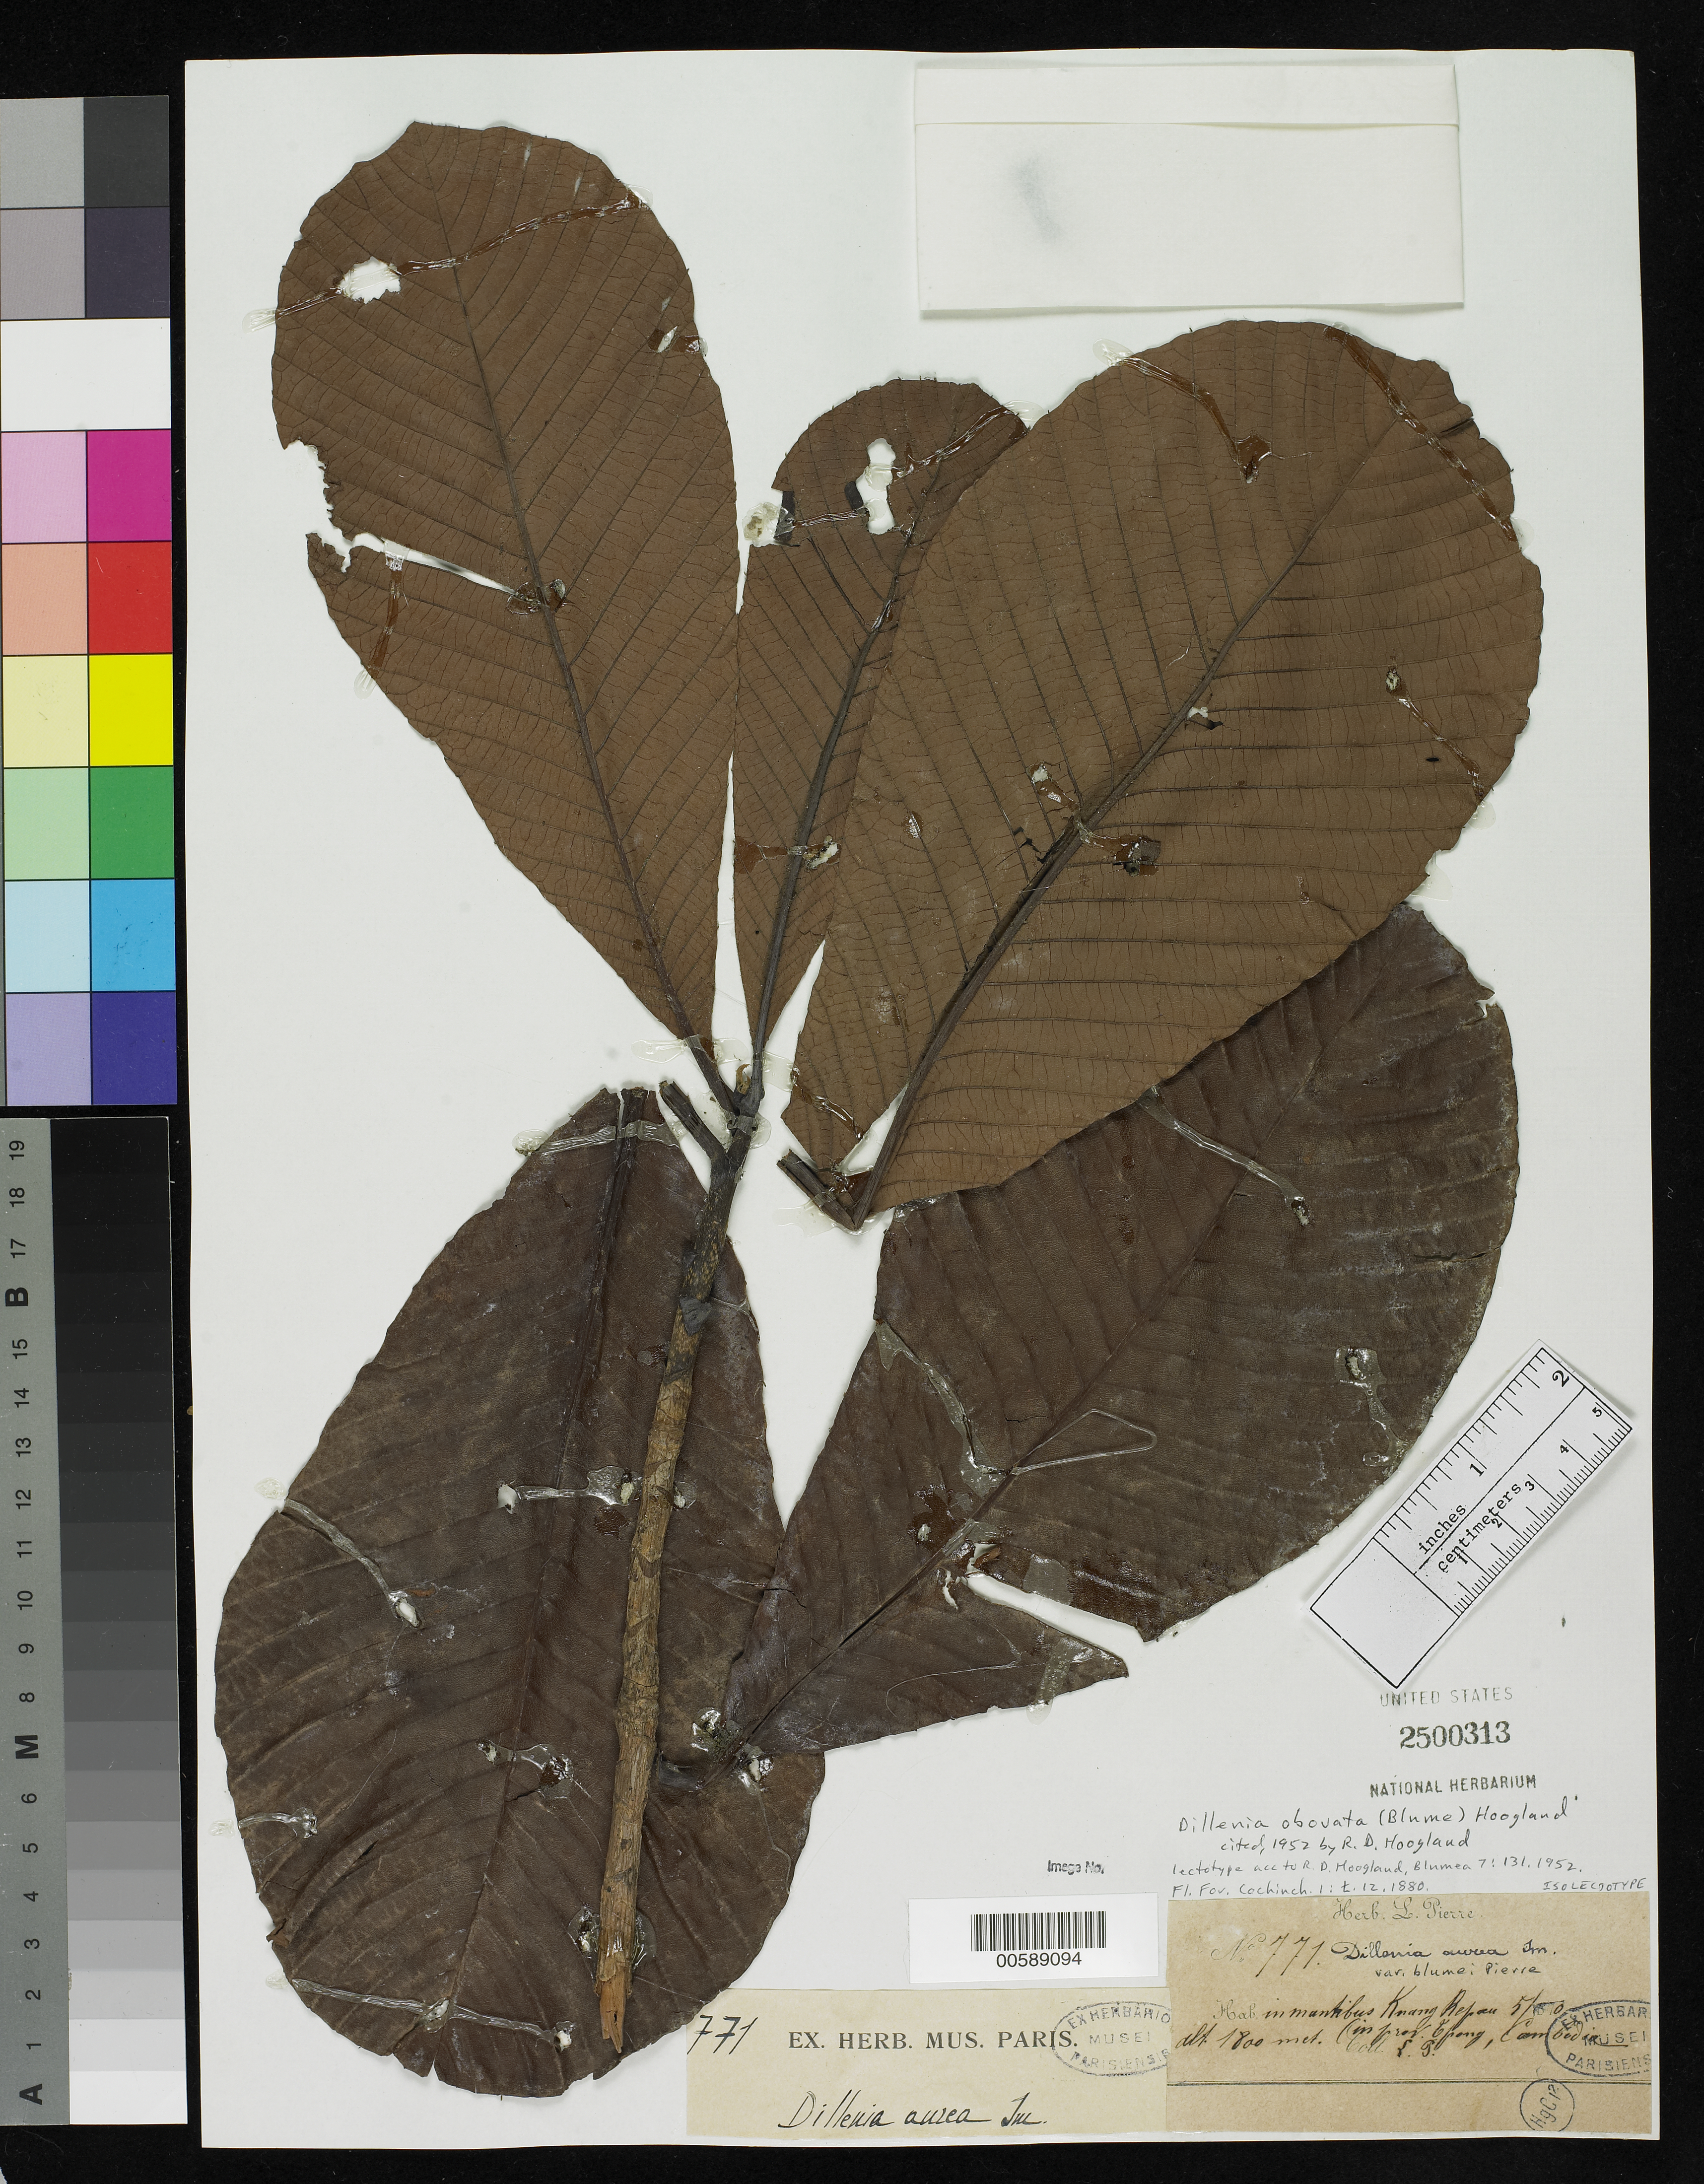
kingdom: Plantae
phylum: Tracheophyta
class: Magnoliopsida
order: Dilleniales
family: Dilleniaceae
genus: Dillenia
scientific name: Dillenia aurea var. blumei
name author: Pierre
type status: Isolectotype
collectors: J. Pierre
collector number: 771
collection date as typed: May 1840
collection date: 1840-05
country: Vietnam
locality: In montibus, Knang Repan.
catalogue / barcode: US 2500313